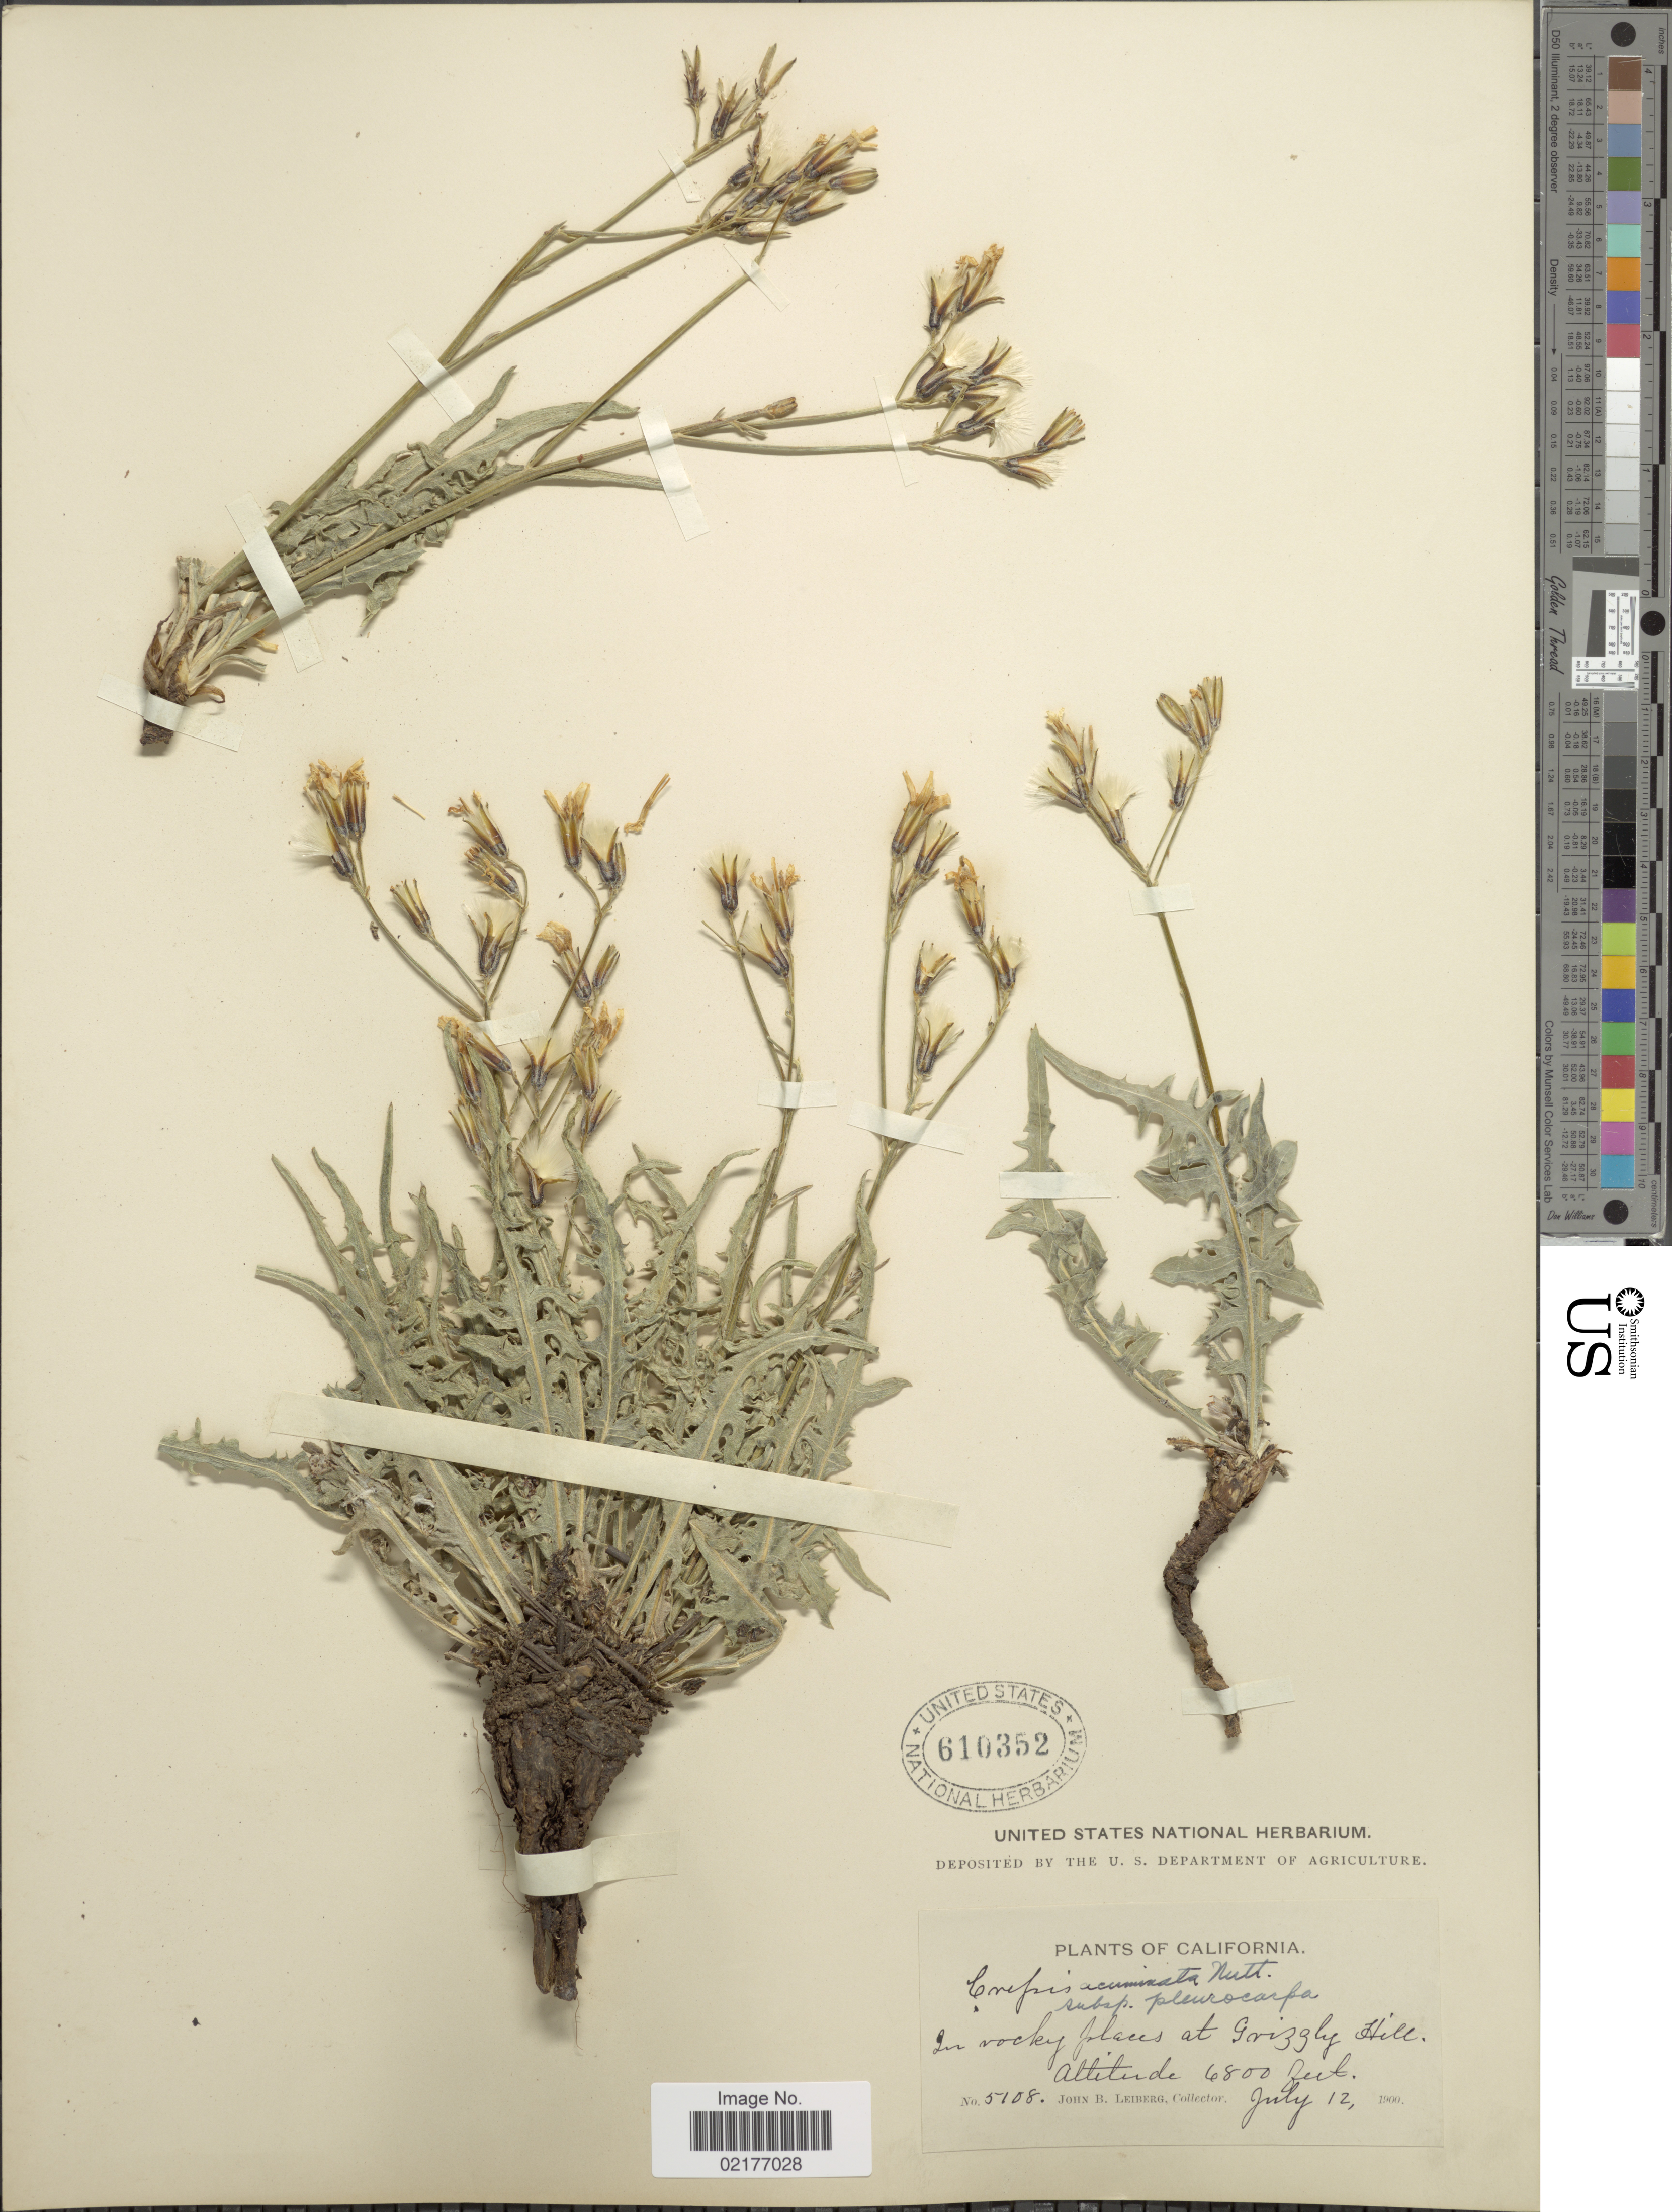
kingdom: Plantae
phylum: Tracheophyta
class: Magnoliopsida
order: Asterales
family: Asteraceae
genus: Crepis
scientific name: Crepis pleurocarpa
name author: A. Gray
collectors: J. B. Leiberg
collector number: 5108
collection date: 1900-07-12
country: United States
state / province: California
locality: In rocky places at Grizzly Hill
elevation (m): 2073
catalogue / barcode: US 610352